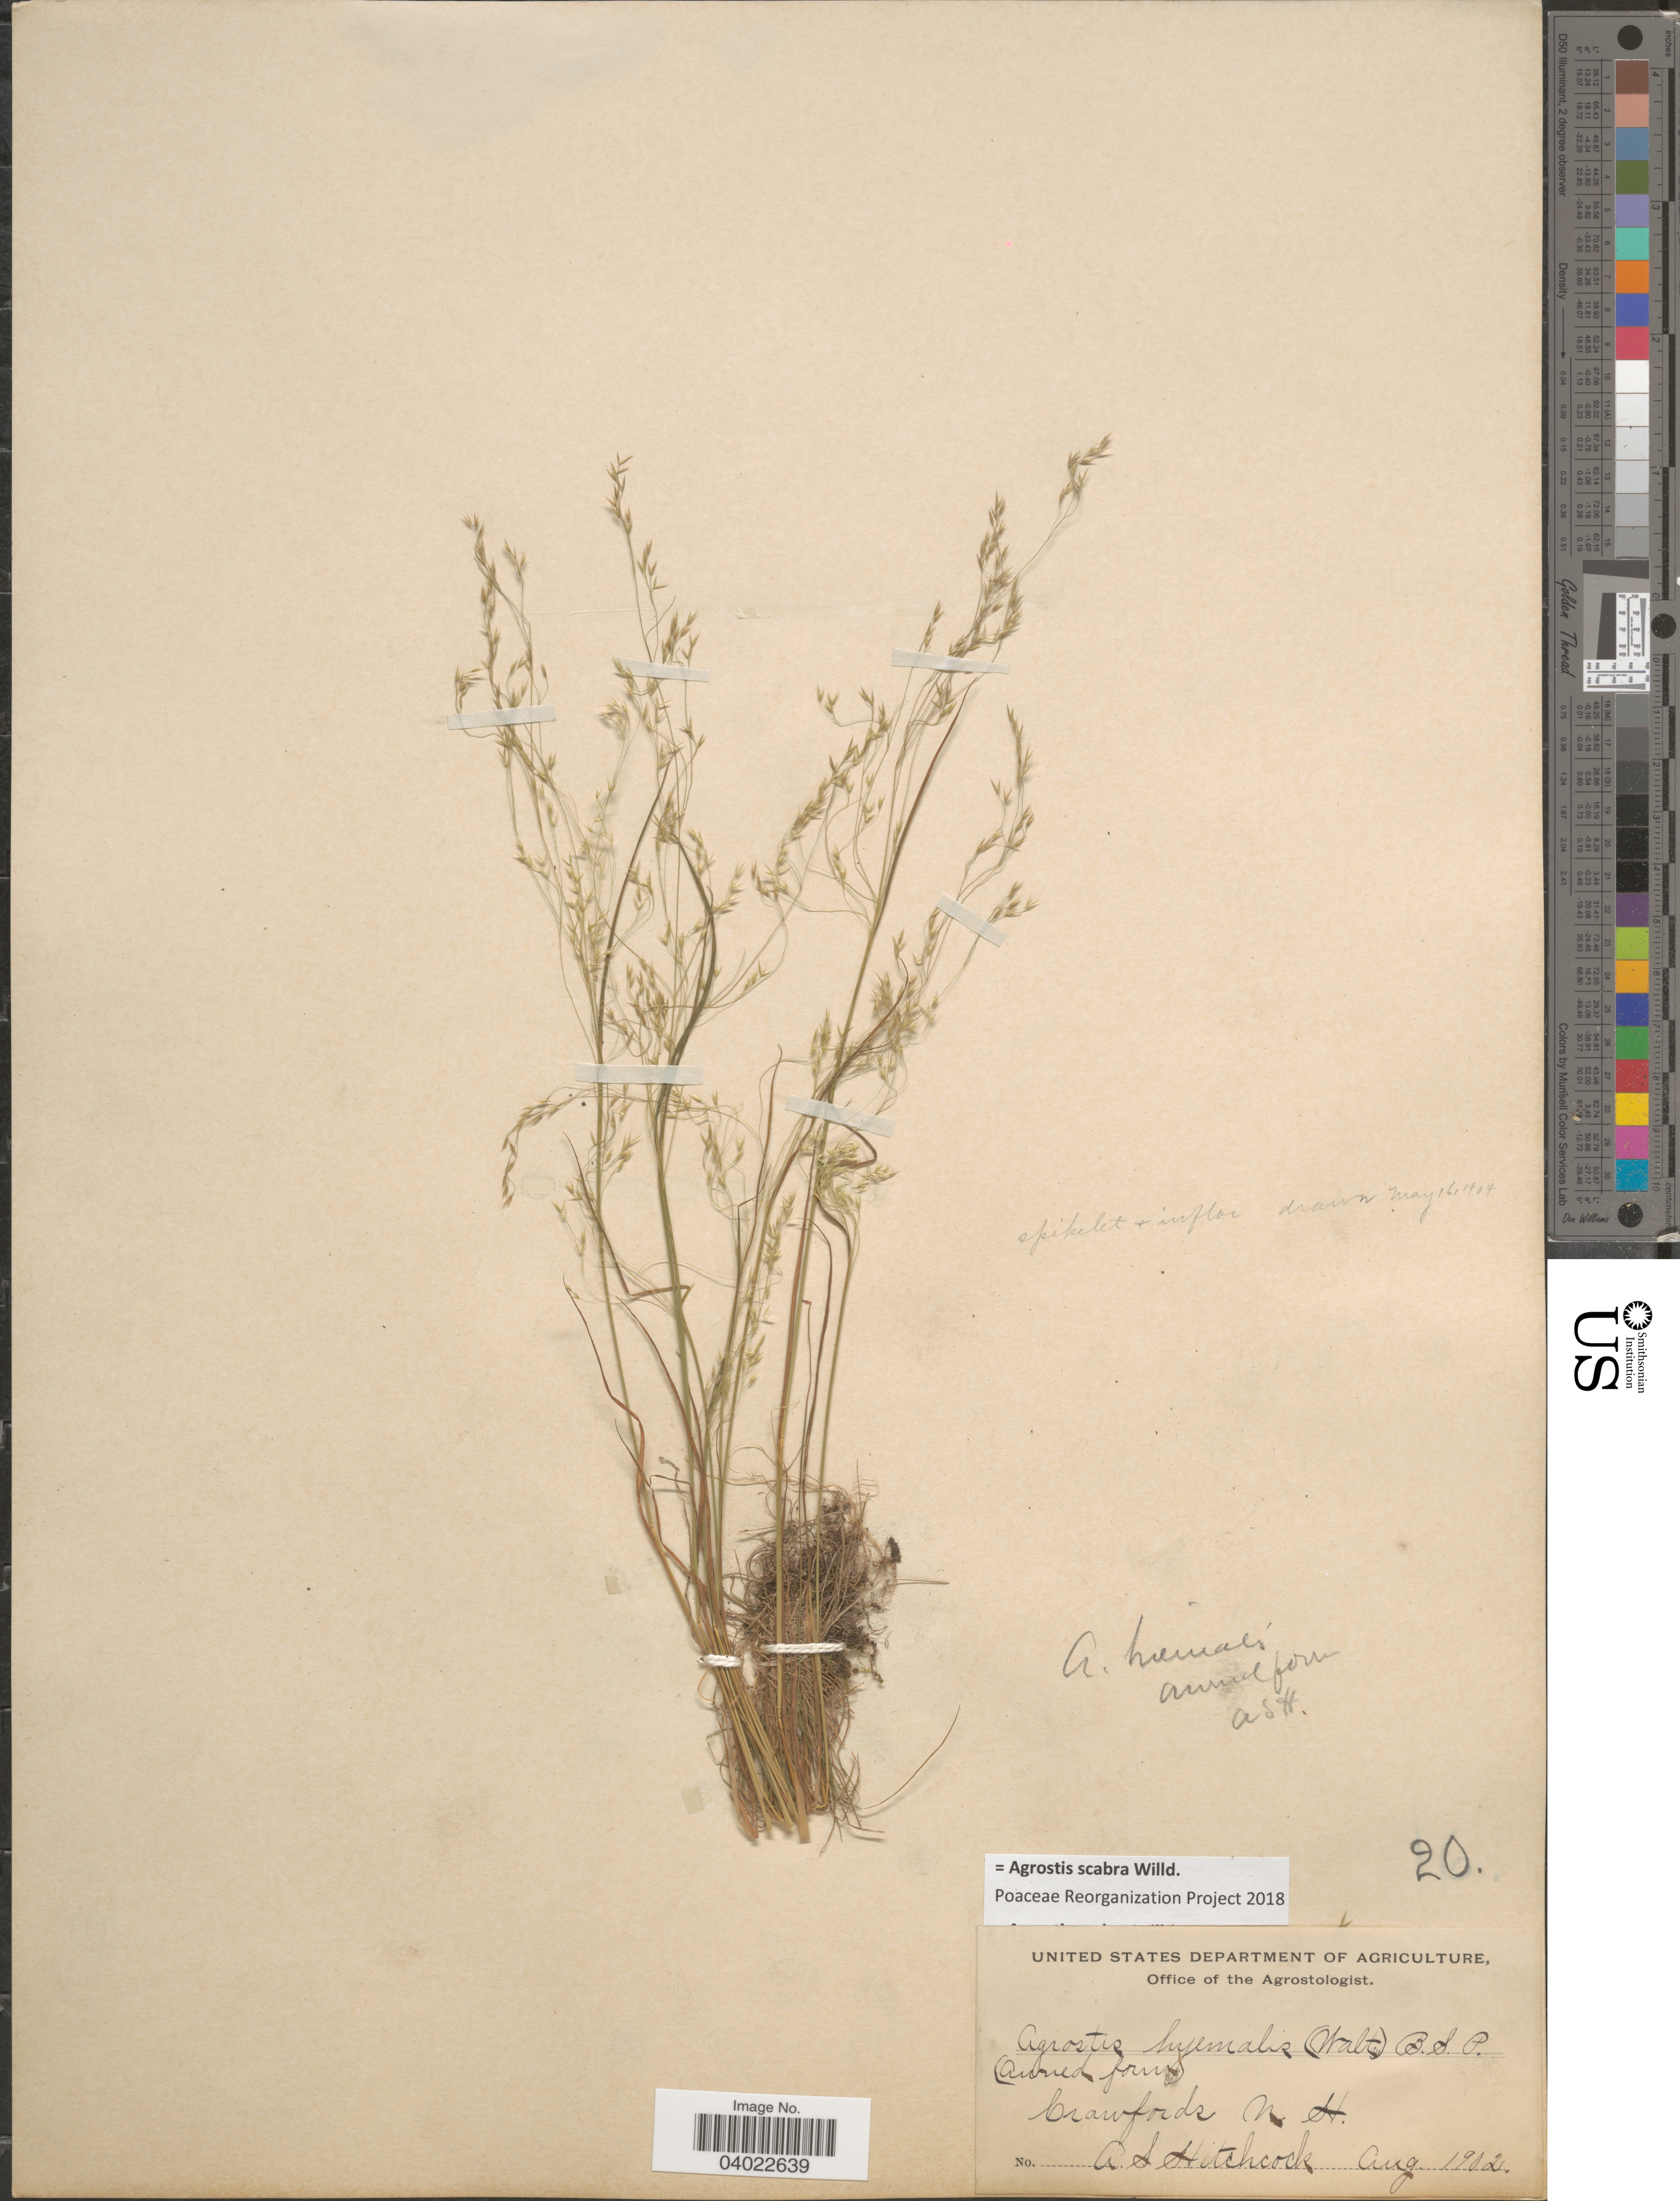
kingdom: Plantae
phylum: Tracheophyta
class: Liliopsida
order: Poales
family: Poaceae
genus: Agrostis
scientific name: Agrostis scabra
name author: Willd.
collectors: A. S. Hitchcock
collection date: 1902-08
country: United States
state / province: New Hampshire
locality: Crawfords.